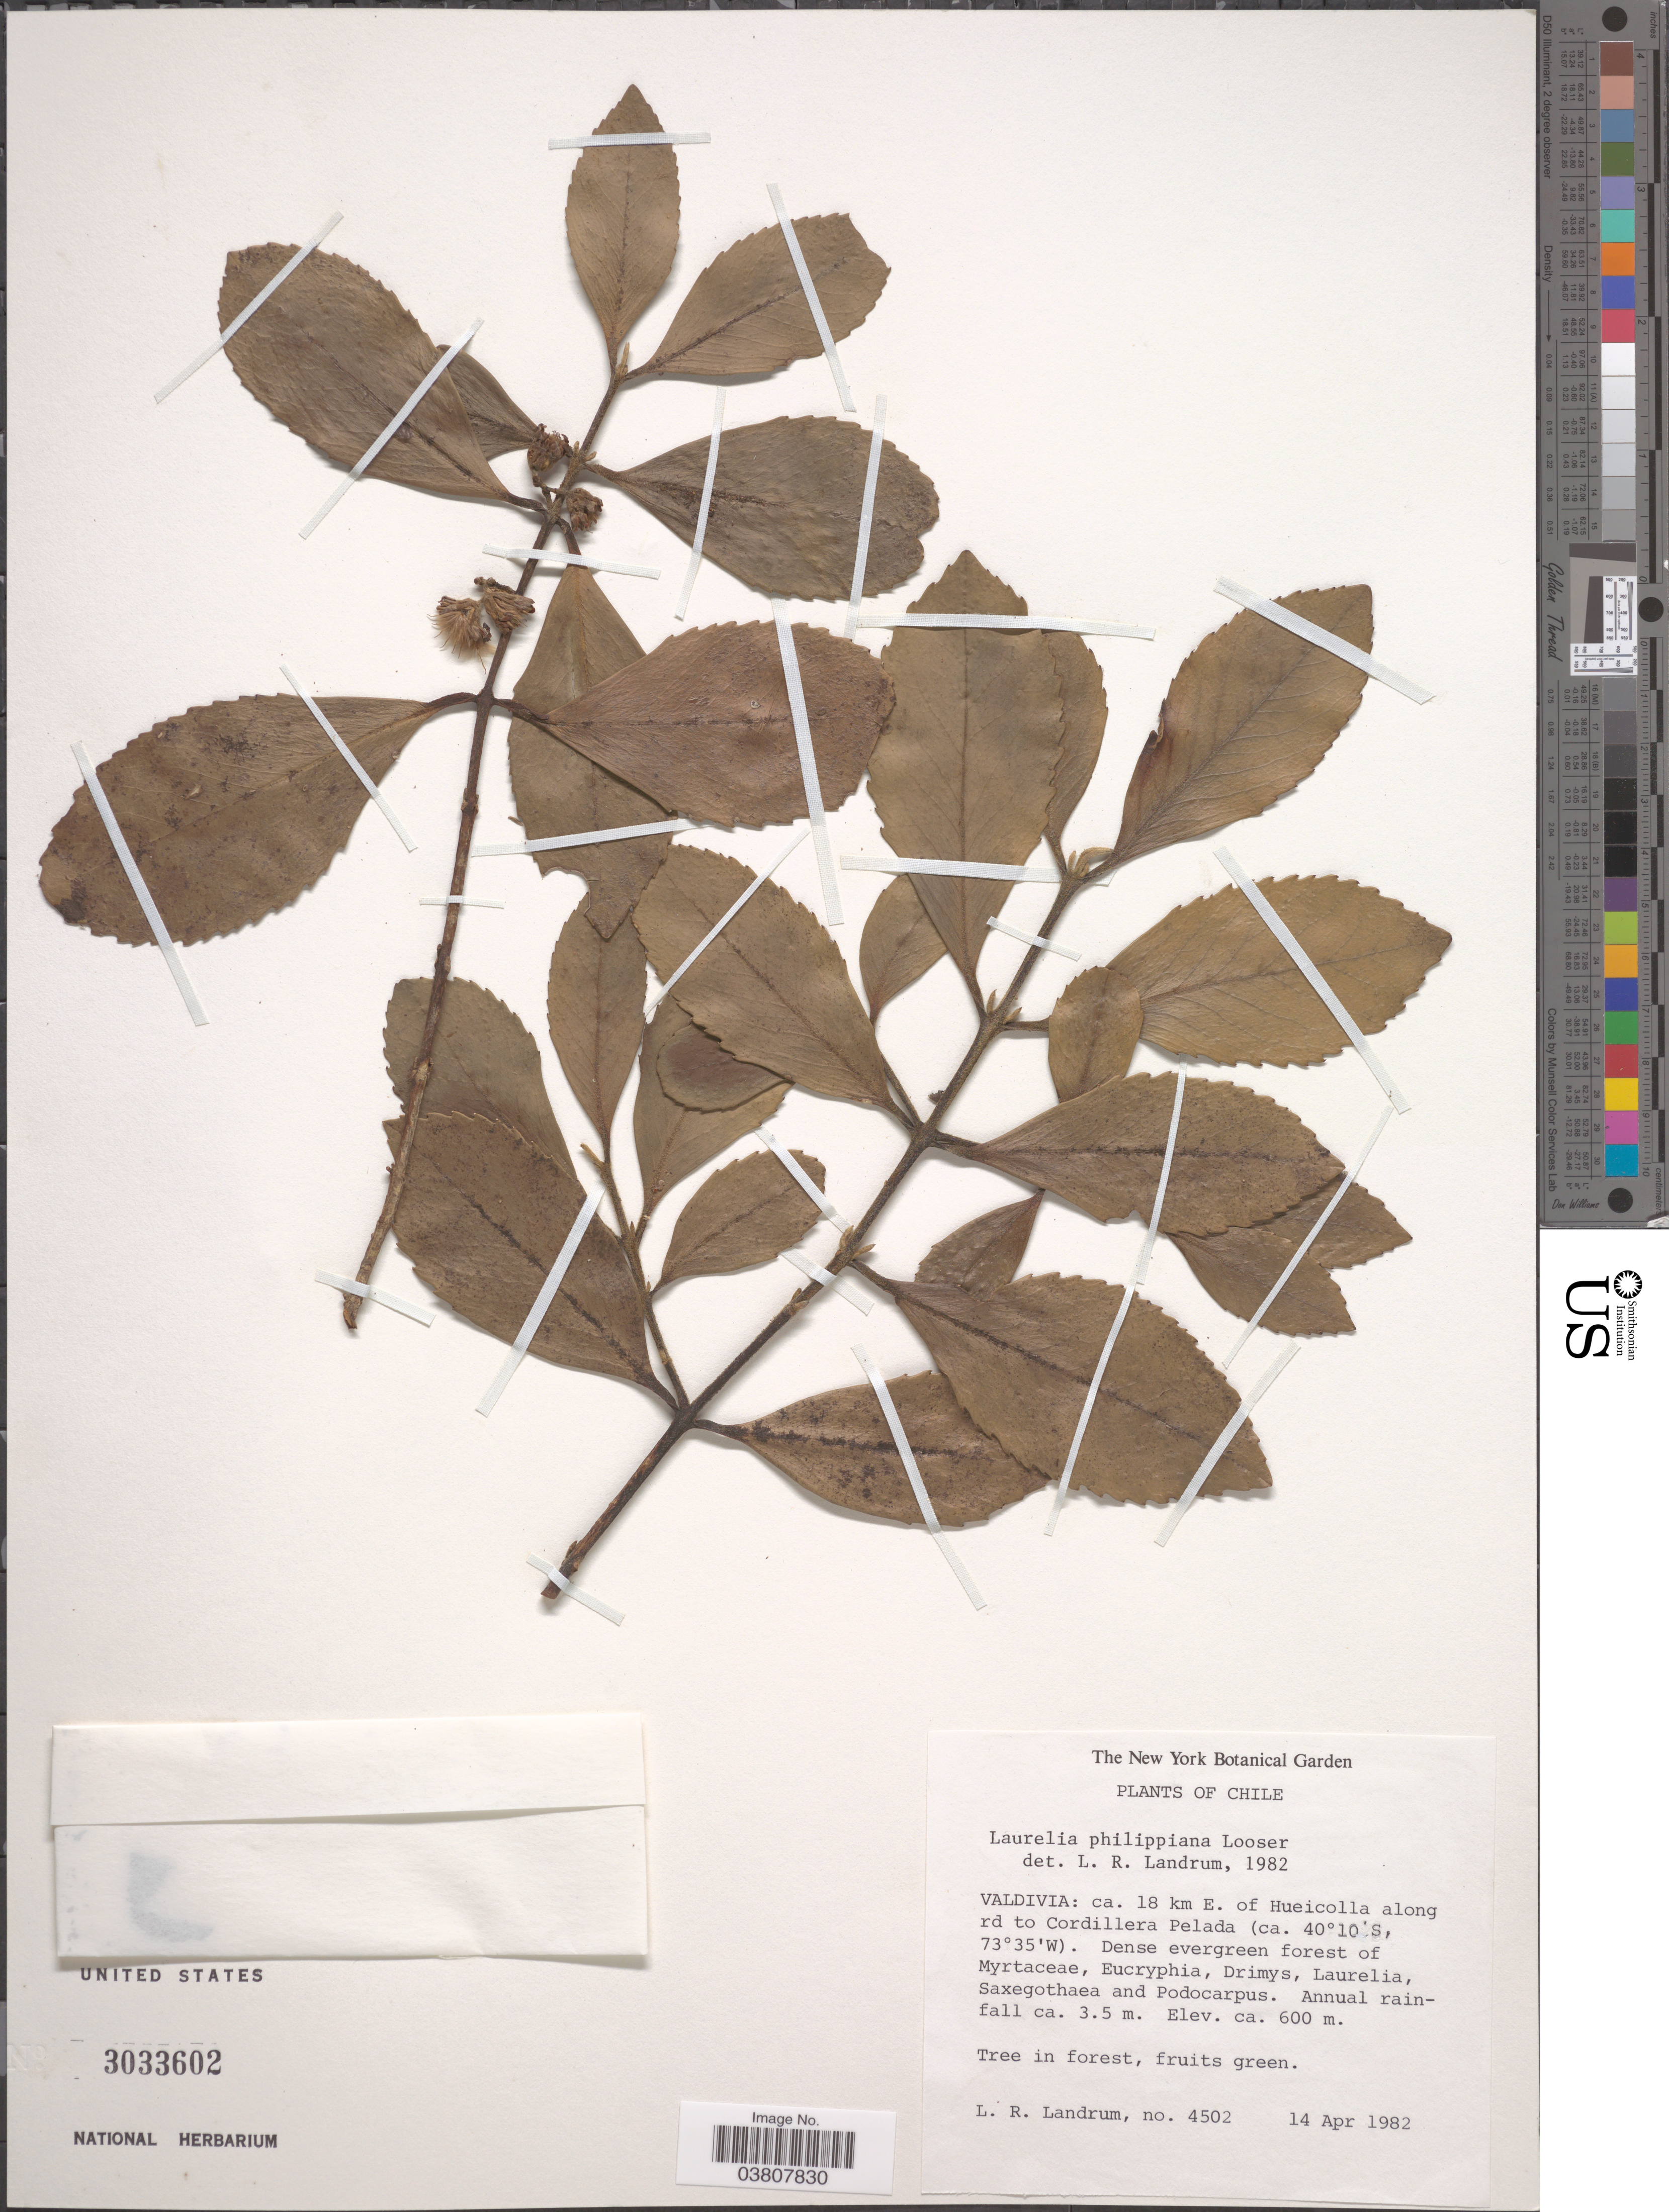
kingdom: Plantae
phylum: Tracheophyta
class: Magnoliopsida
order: Laurales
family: Atherospermataceae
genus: Laurelia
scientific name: Laurelia philippiana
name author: Looser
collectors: L. R. Landrum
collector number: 4502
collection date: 1982-04-14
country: Chile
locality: Valdivia: ca. 18 km E. of Hueicolla along rd to Cordillera Pelada.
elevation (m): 600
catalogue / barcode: US 3033602